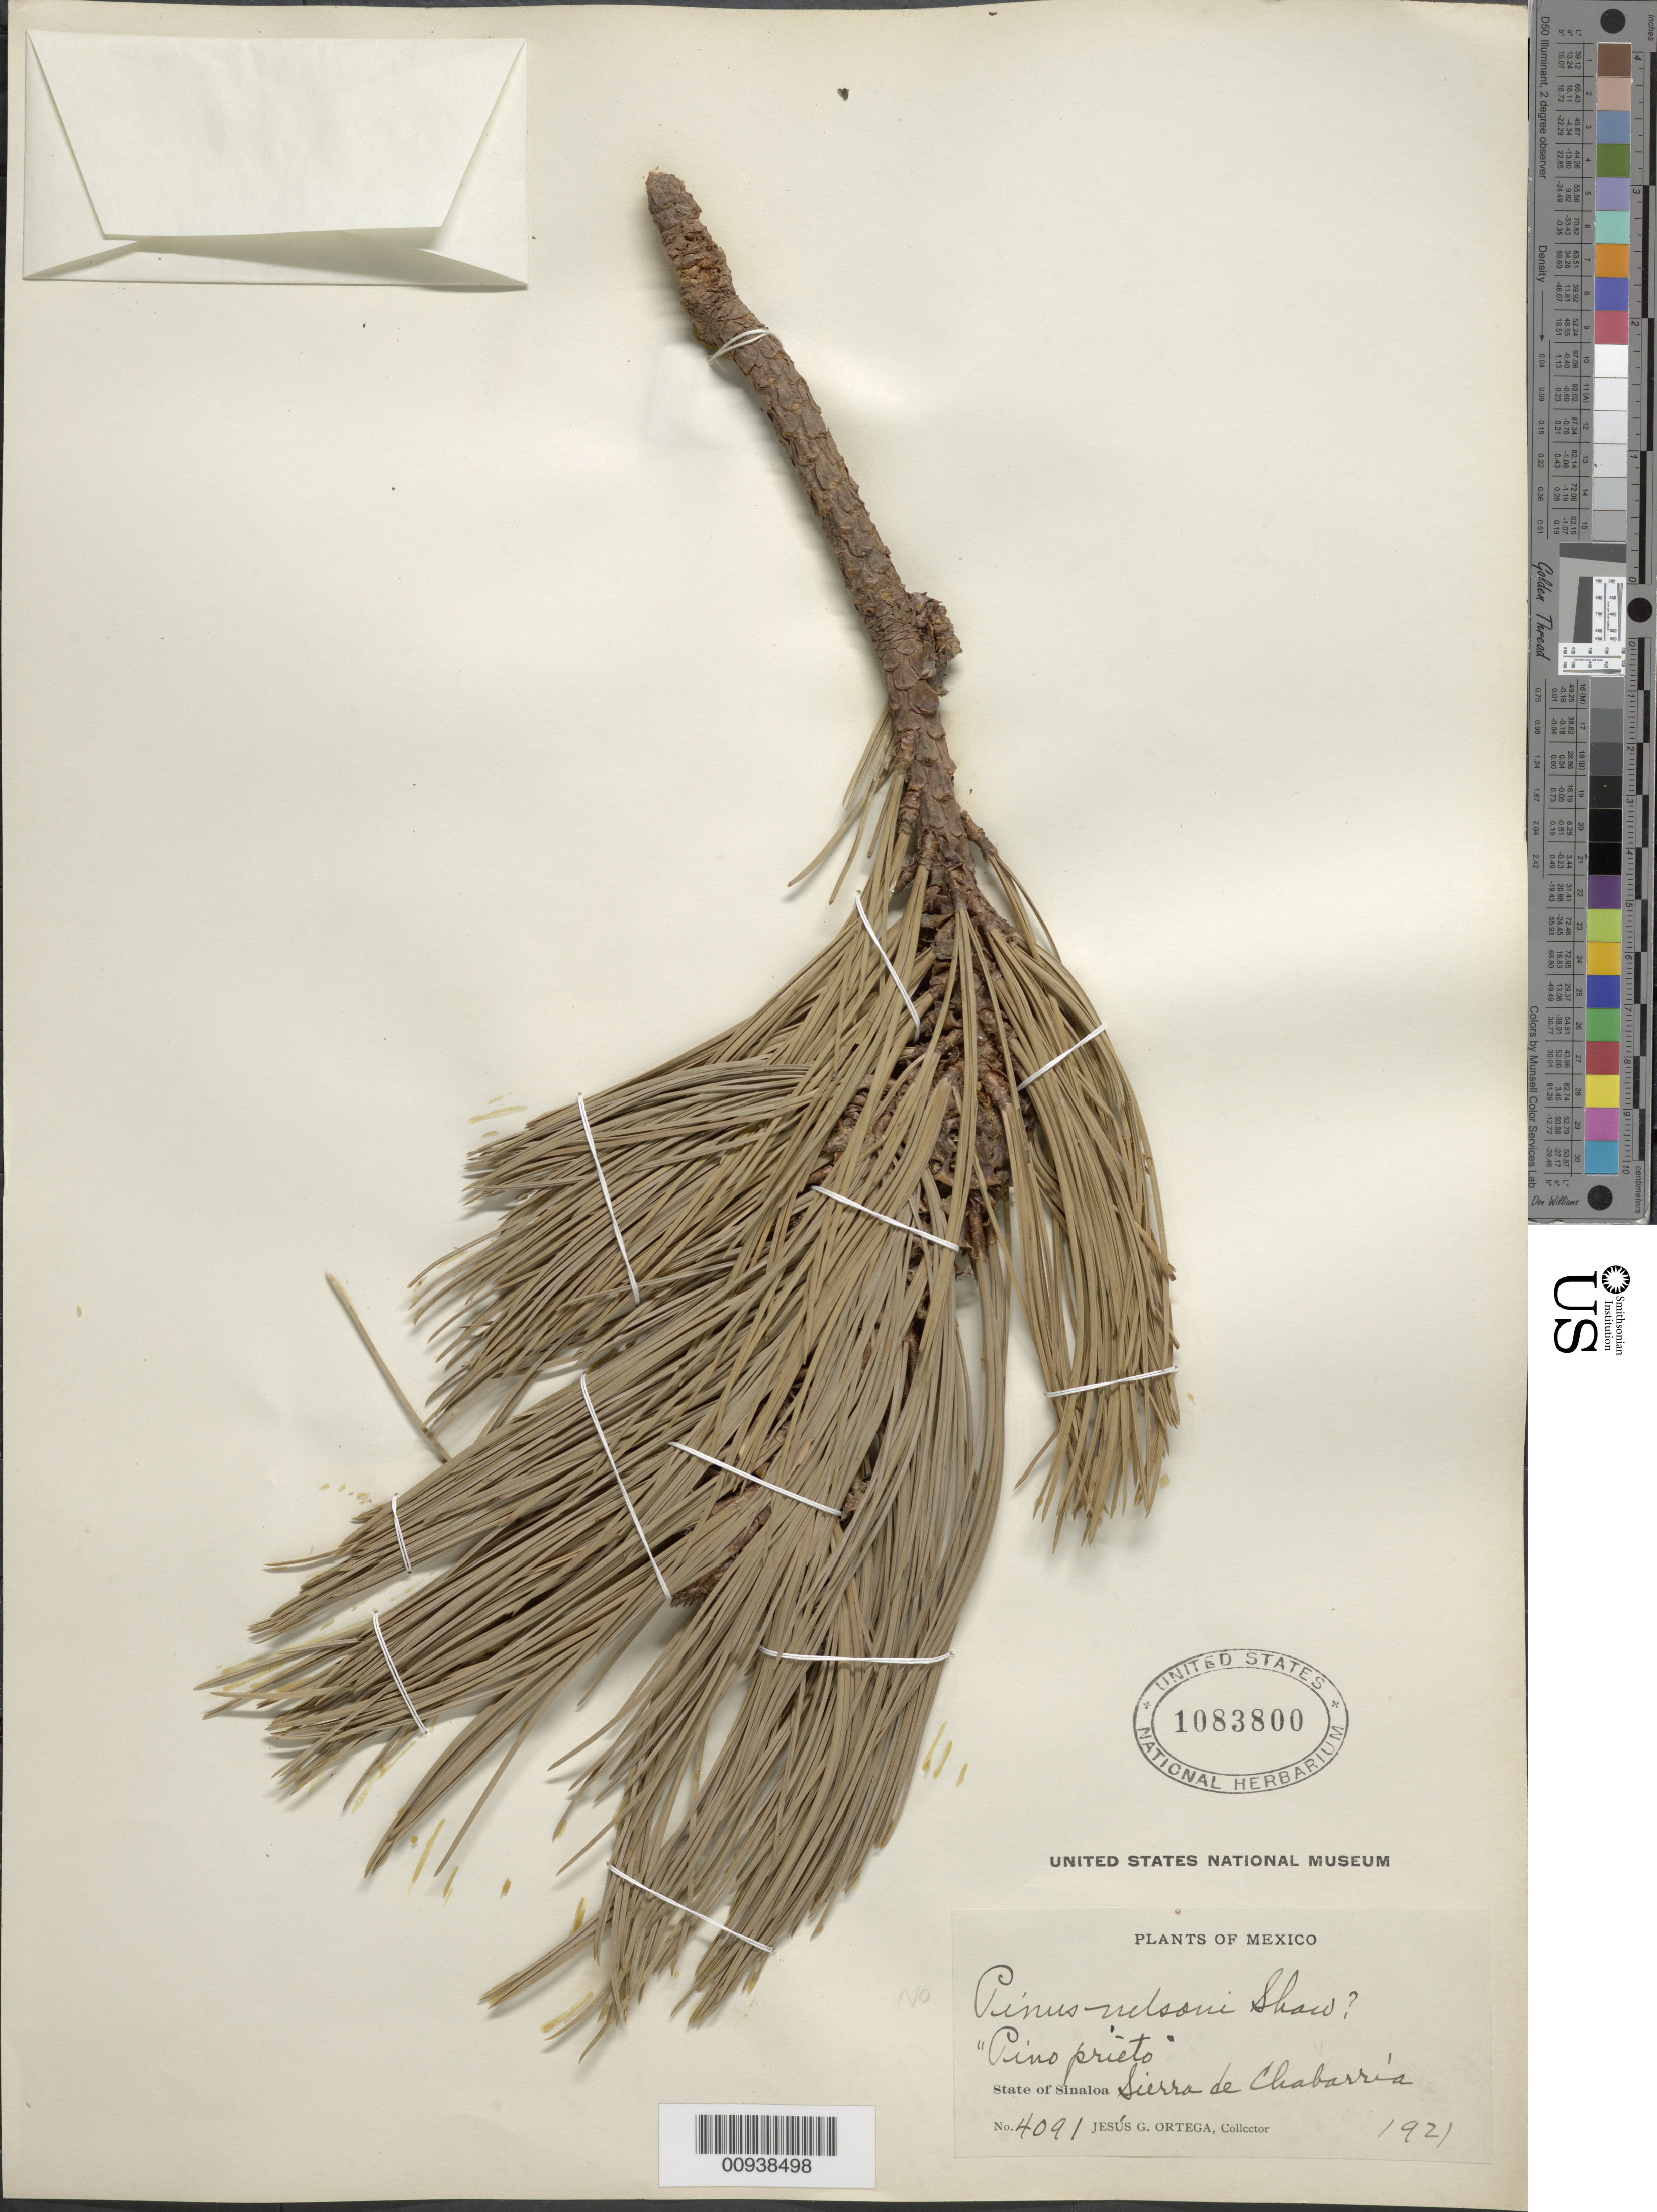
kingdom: Plantae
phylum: Tracheophyta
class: Pinopsida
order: Pinales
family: Pinaceae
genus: Pinus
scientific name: Pinus sp.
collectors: J. Ortega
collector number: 4091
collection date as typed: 1921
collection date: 1921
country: Mexico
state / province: Sinaloa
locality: Sierra de Chavarría.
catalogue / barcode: US 1083800